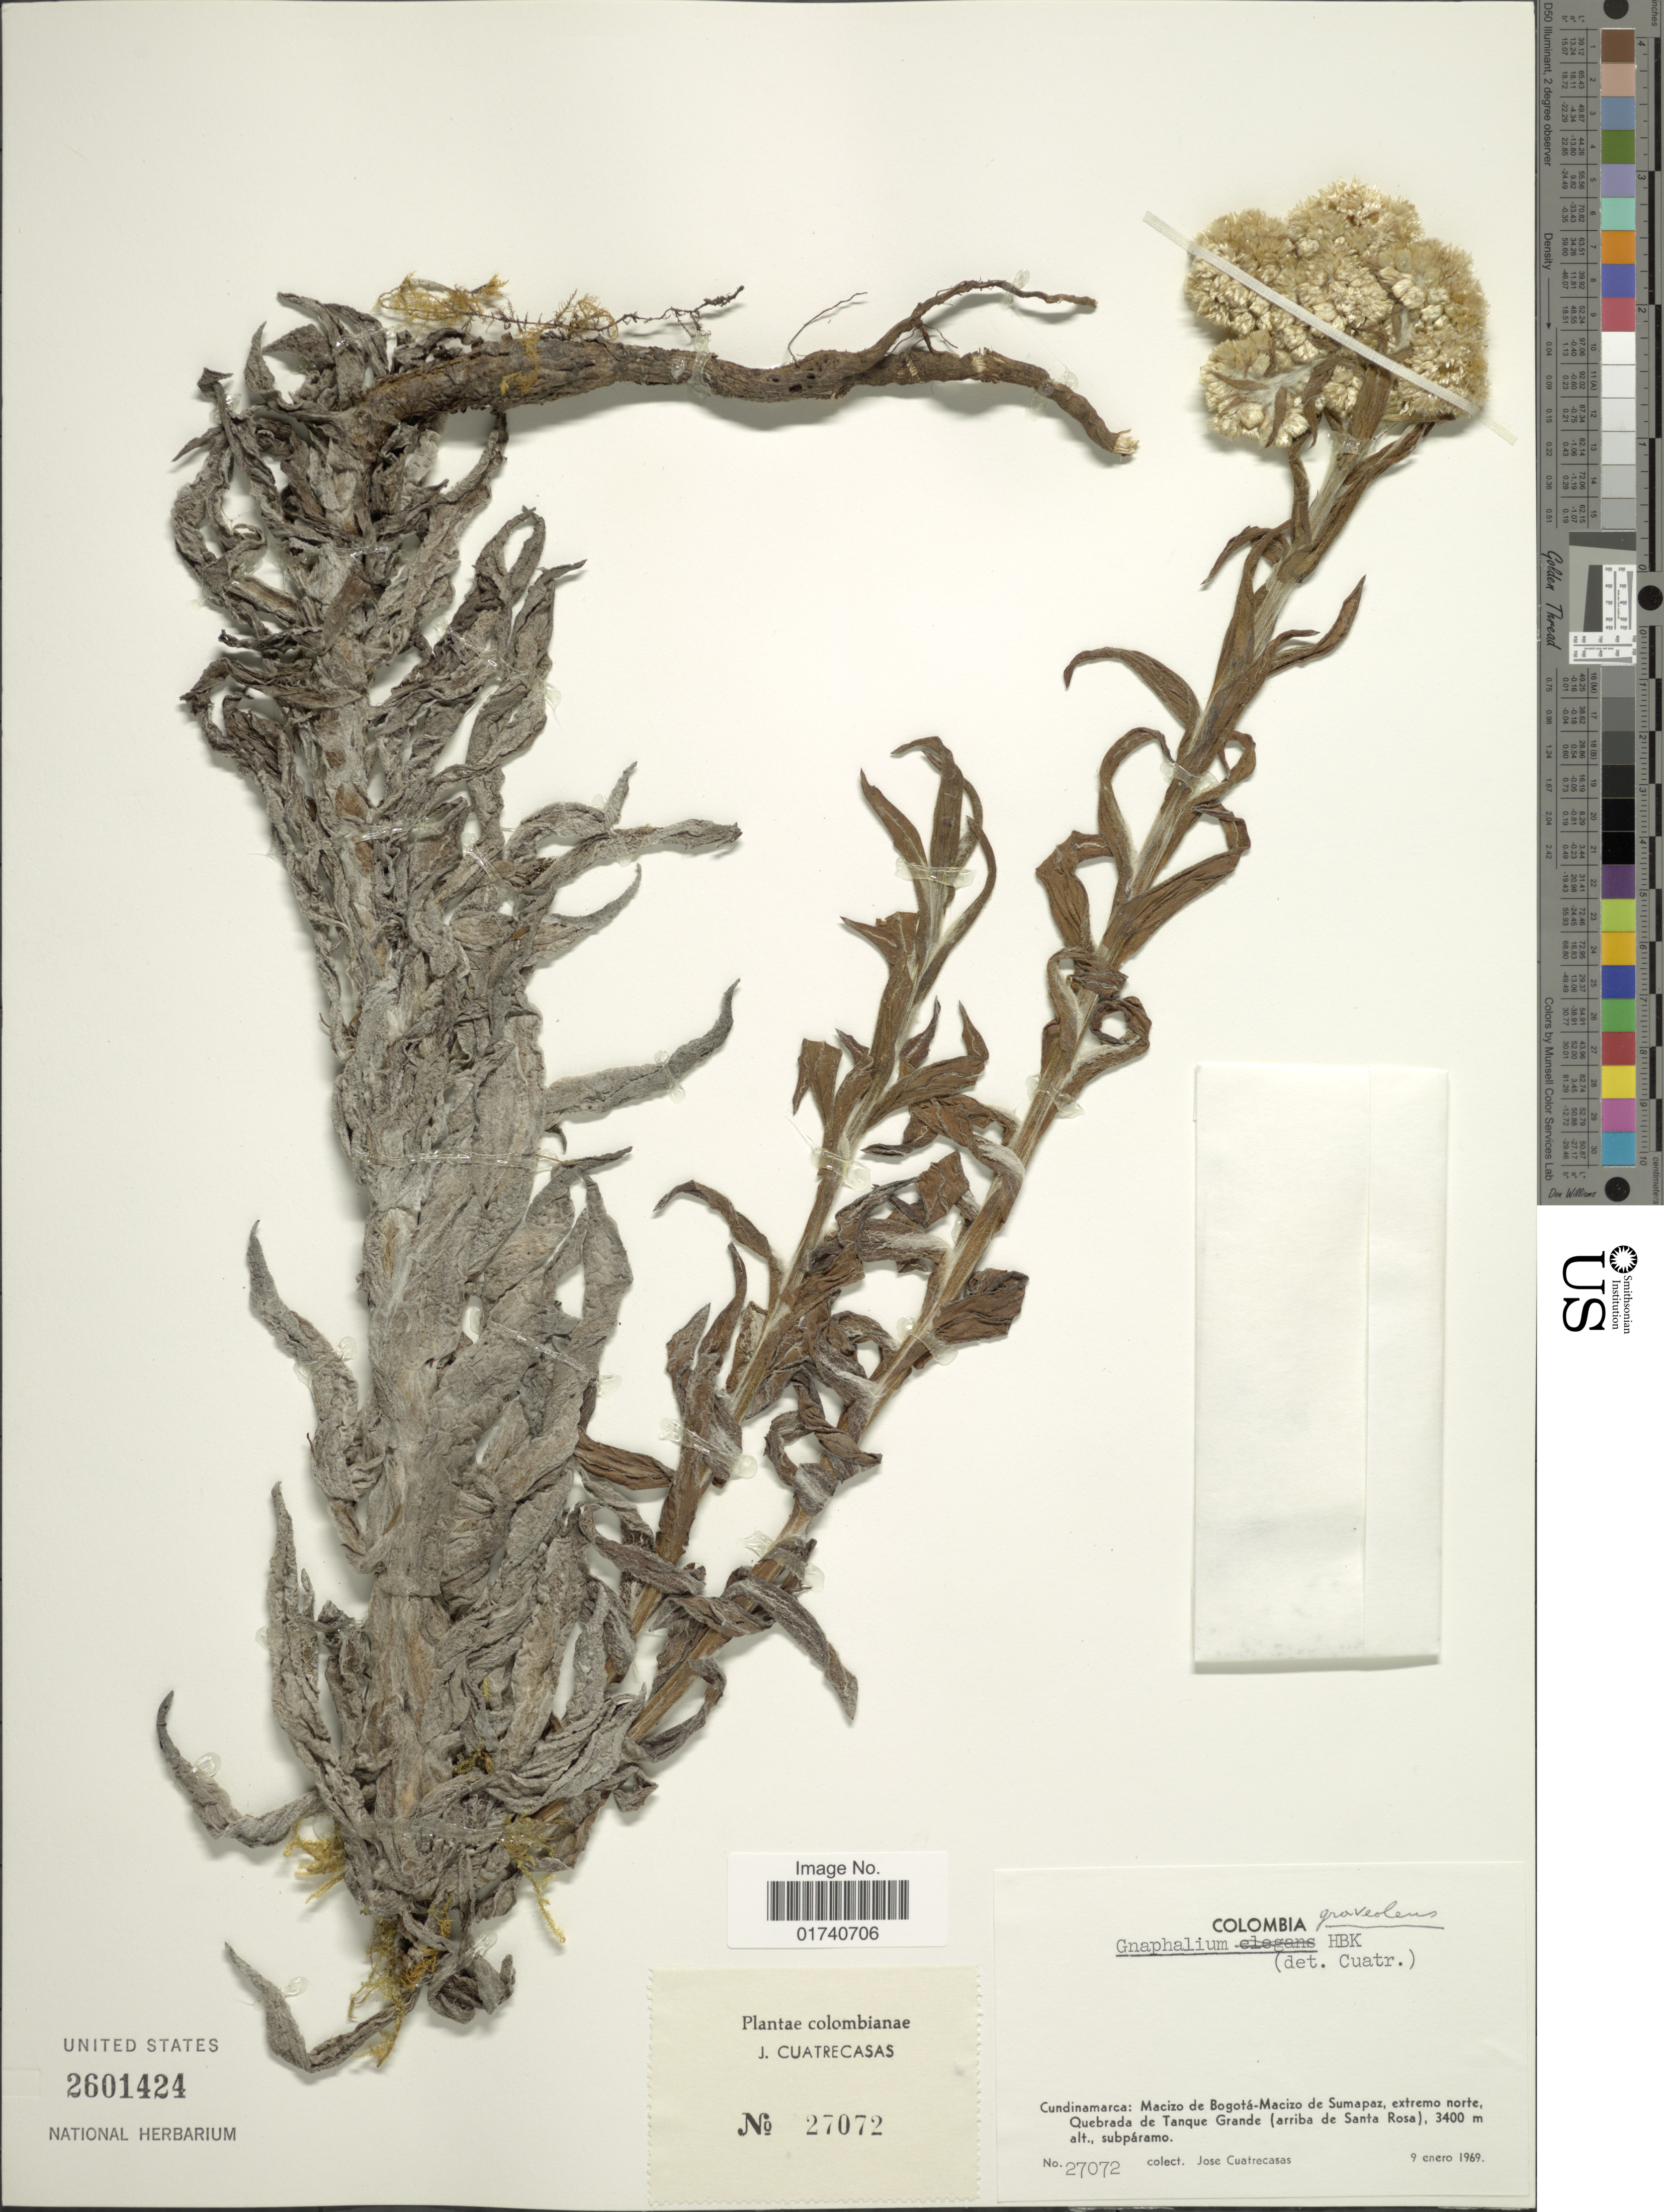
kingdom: Plantae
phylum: Tracheophyta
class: Magnoliopsida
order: Asterales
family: Asteraceae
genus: Pseudognaphalium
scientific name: Pseudognaphalium graveolens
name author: Anderb.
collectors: J. Cuatrecasas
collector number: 27072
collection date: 1969-01-09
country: Colombia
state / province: Cundinamarca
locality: Macizo de Bogota-Macizo de Sumapaz, extremo norte, Quebrada de Tanque Grande (arriba de Santa Rosa).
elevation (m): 3400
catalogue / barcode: US 2601424